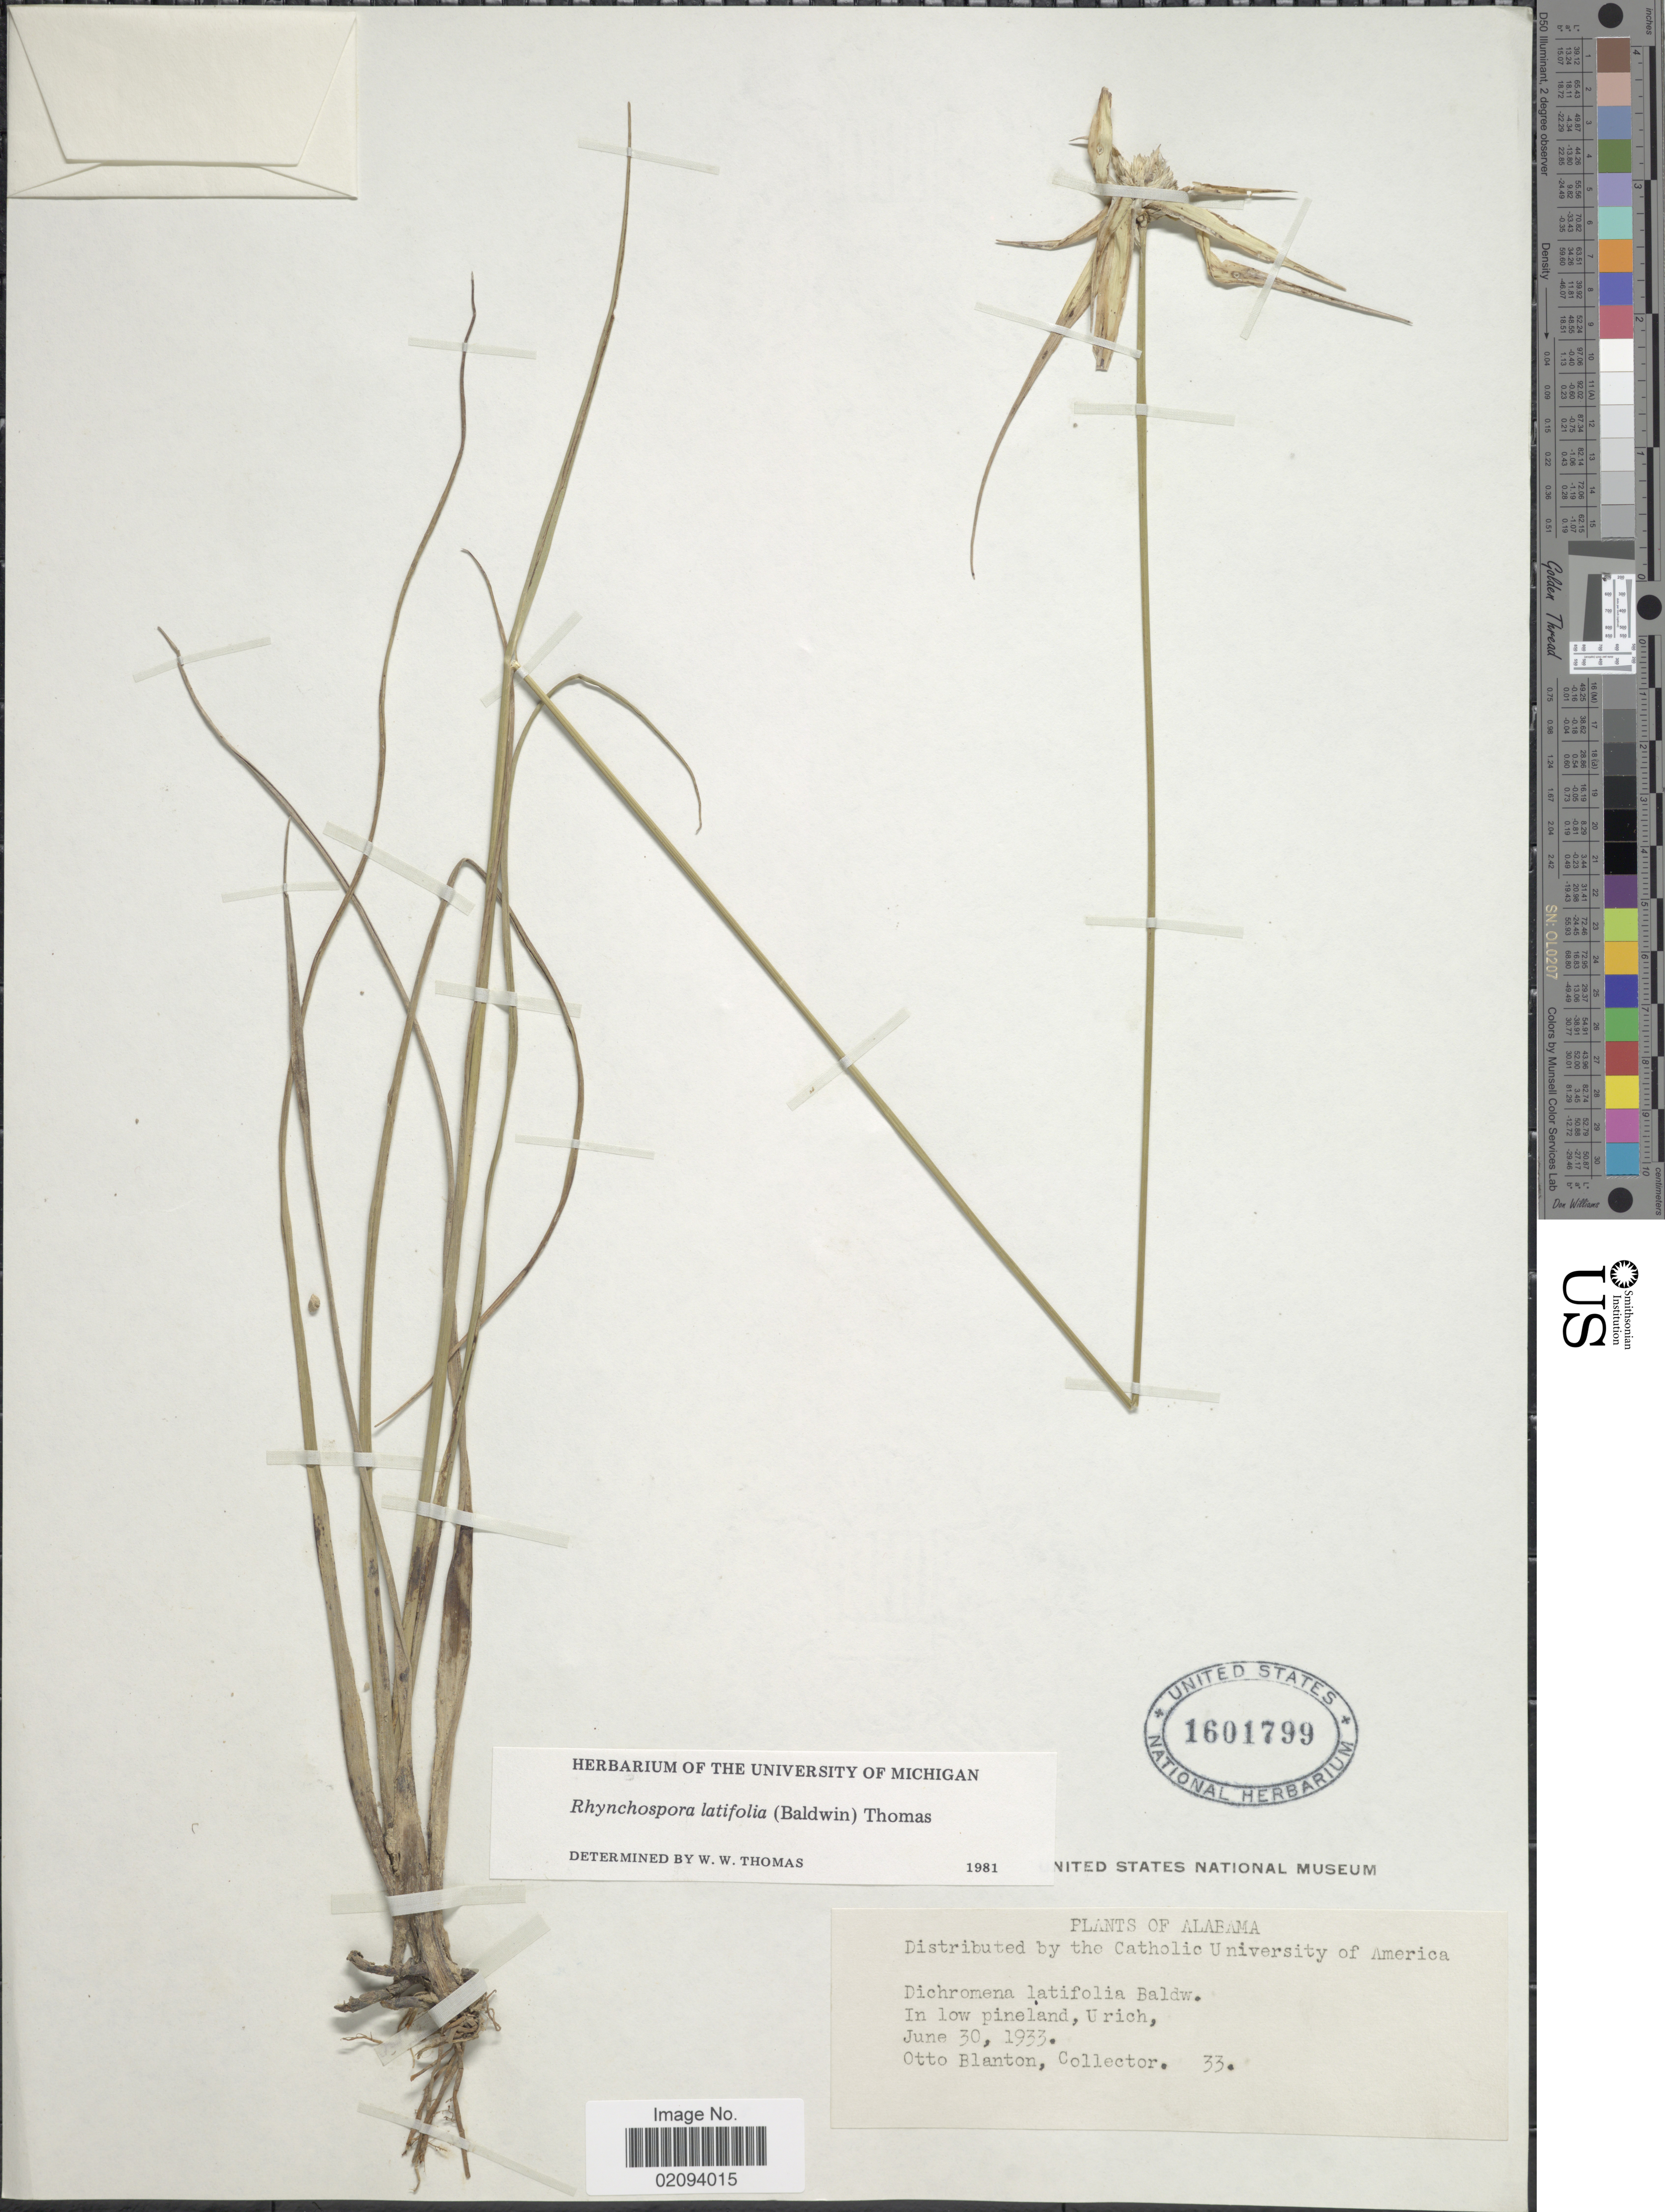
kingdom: Plantae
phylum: Tracheophyta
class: Liliopsida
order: Poales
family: Cyperaceae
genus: Rhynchospora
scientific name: Rhynchospora latifolia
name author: (Baldwin ex Elliott) W.W. Thomas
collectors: O. Blanton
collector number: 33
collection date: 1933-06-30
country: United States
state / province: Alabama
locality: In low pineland, Urich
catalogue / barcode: US 1601799